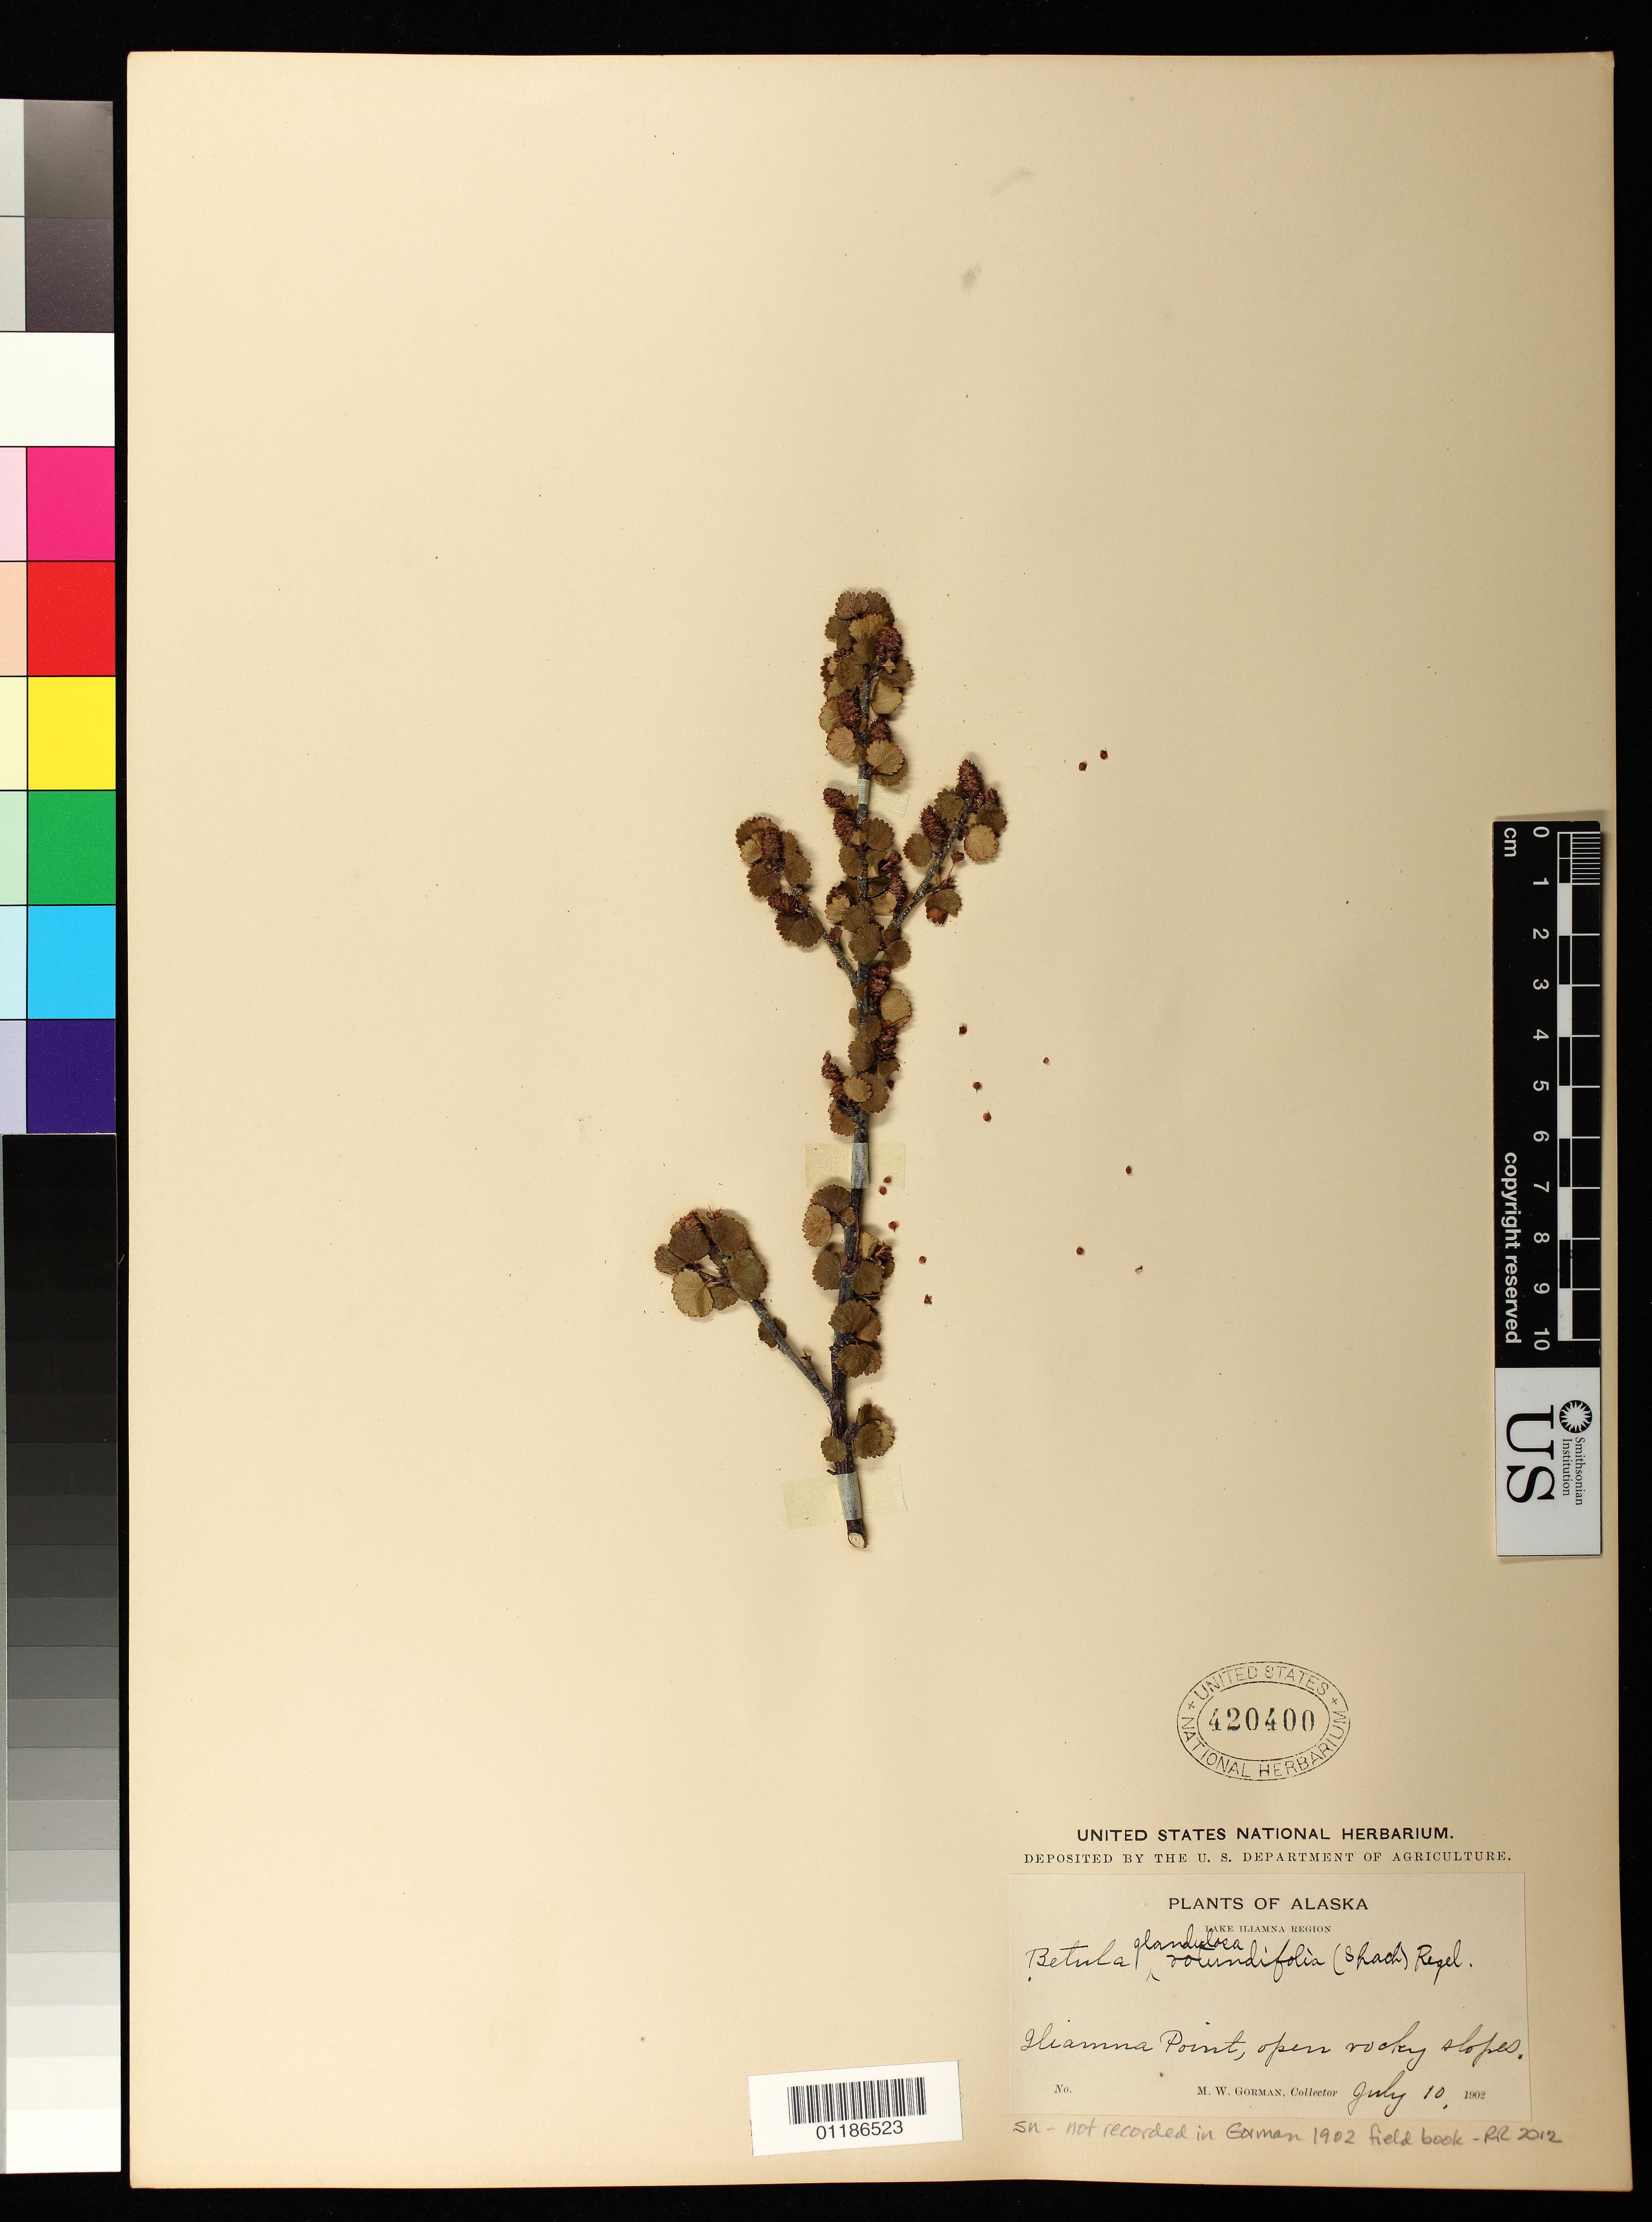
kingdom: Plantae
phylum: Tracheophyta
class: Magnoliopsida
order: Fagales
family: Betulaceae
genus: Betula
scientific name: Betula glandulosa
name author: Michx.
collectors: M. W. Gorman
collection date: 1902-07-10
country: United States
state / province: Alaska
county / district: Lake and Peninsula Borough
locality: Iliamna Point, open rocky slopes.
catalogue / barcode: US 420400